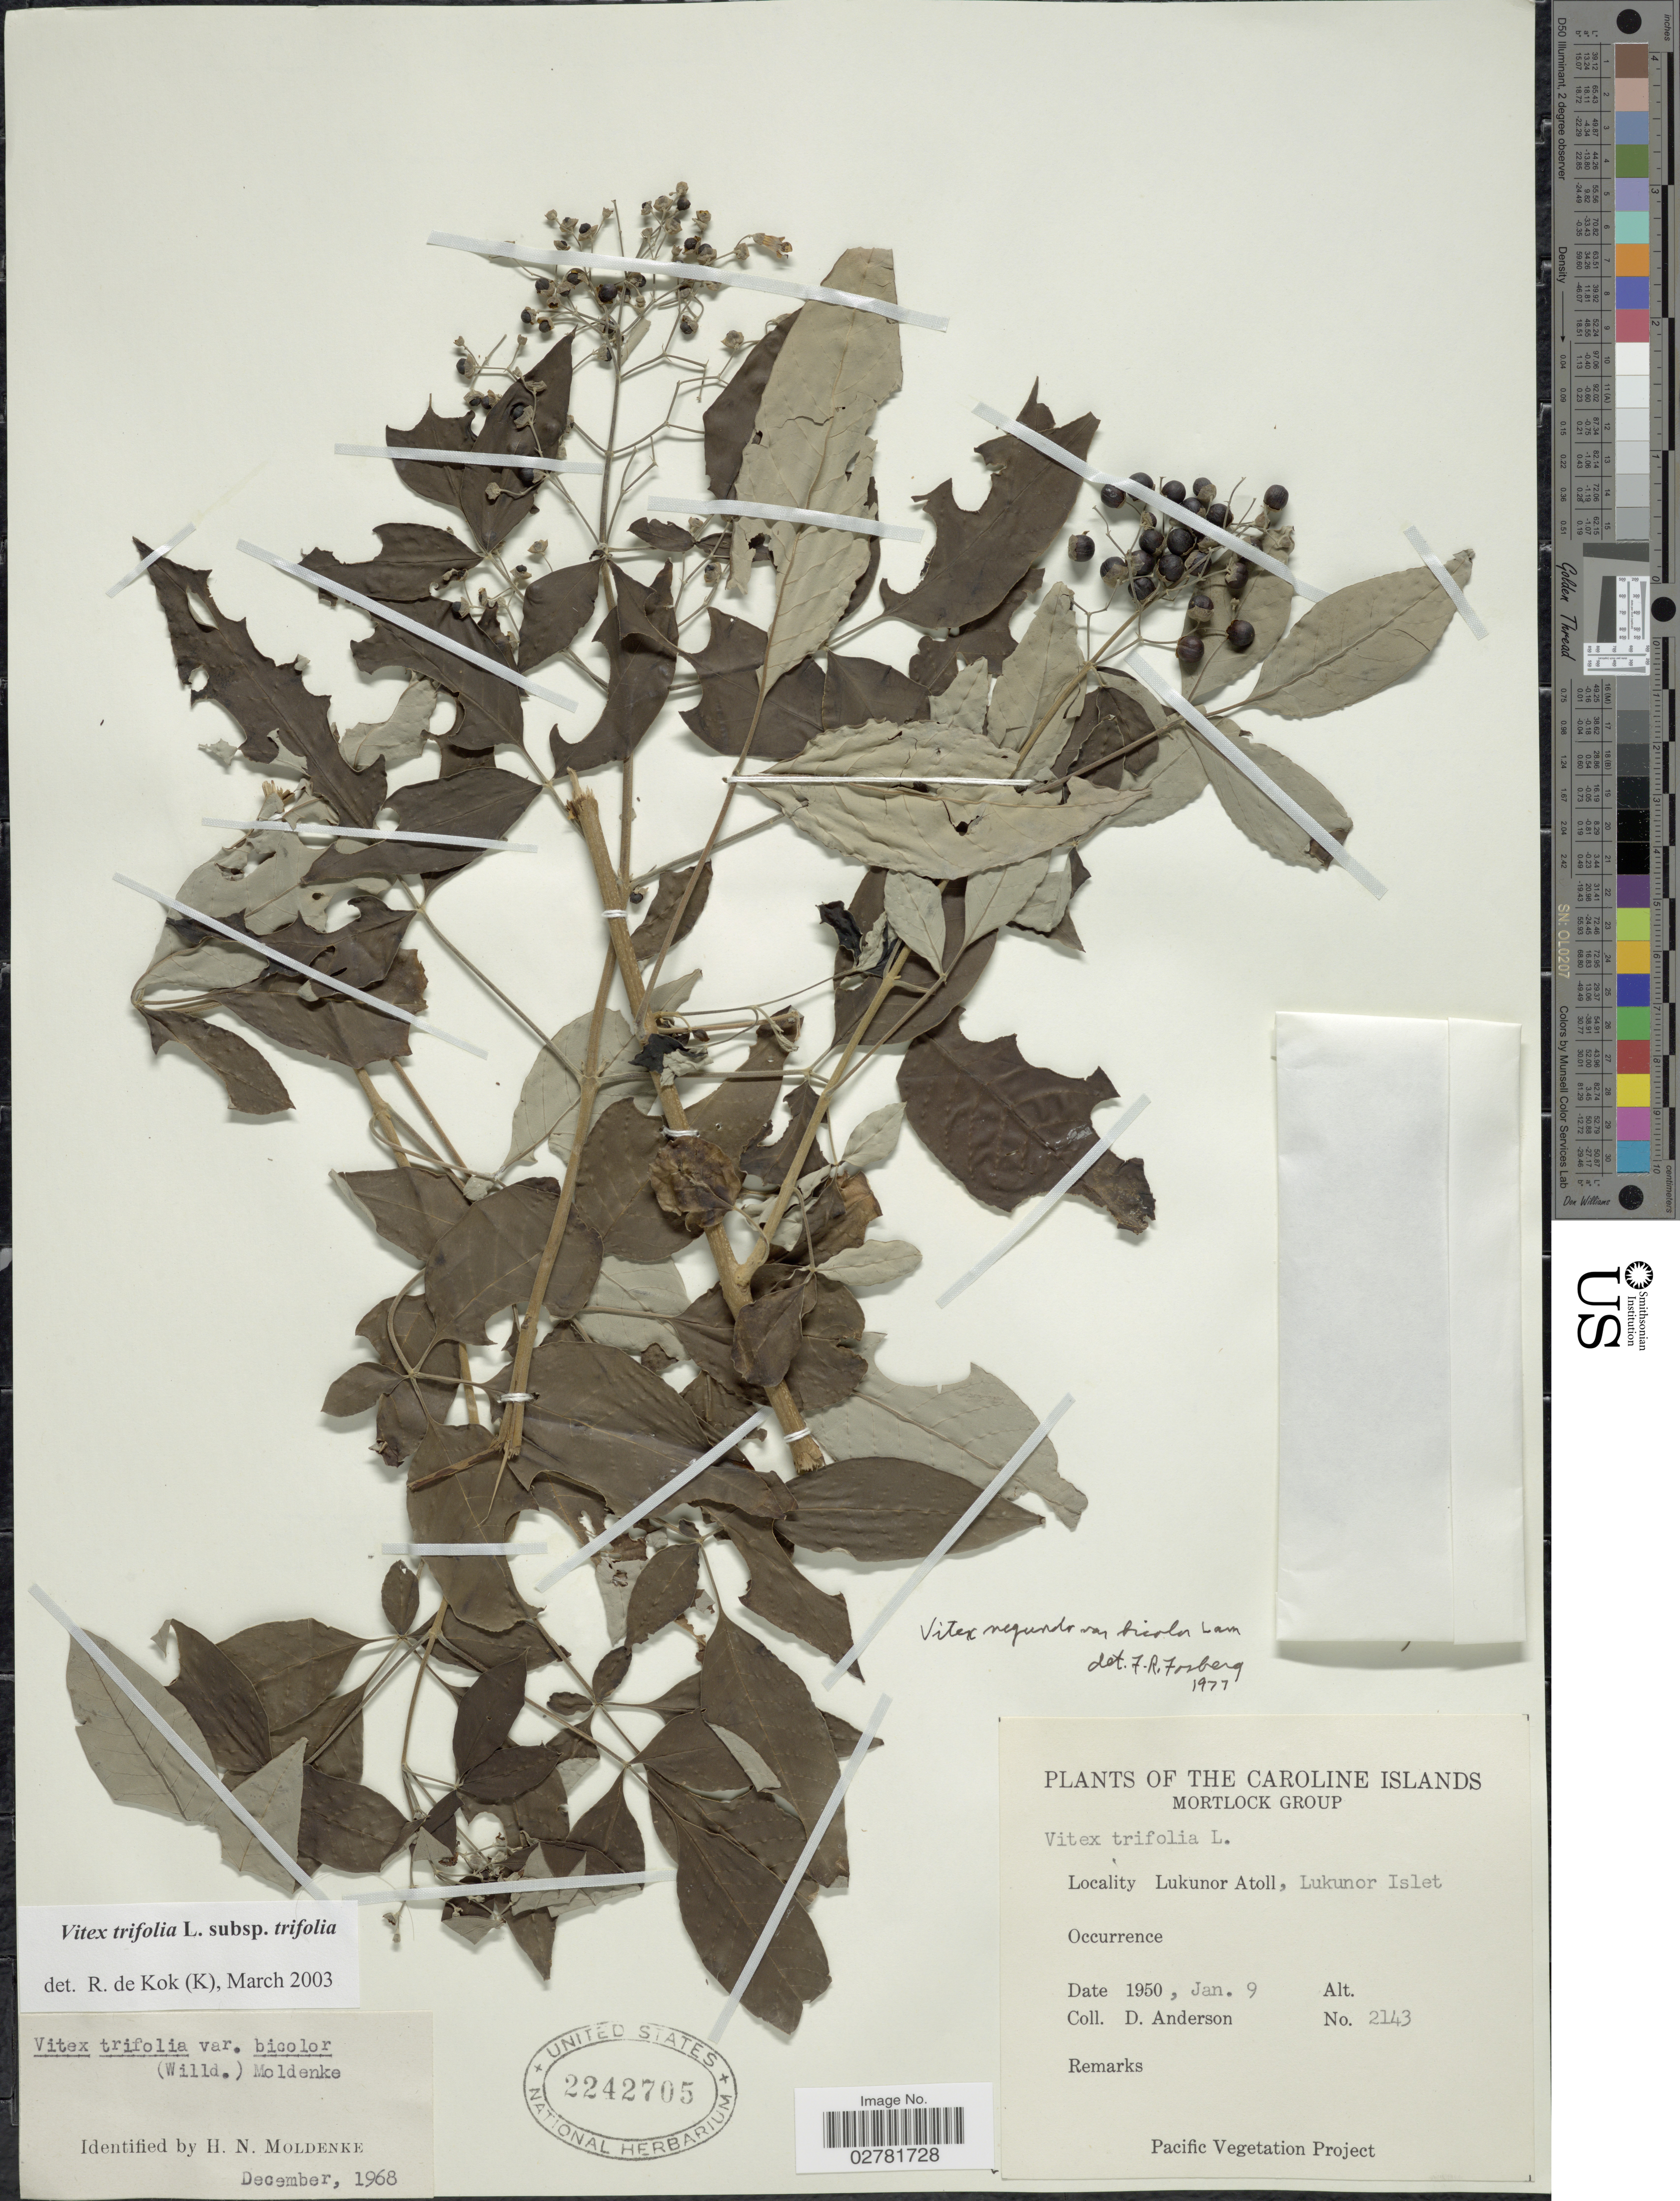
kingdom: Plantae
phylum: Tracheophyta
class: Magnoliopsida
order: Lamiales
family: Lamiaceae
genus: Vitex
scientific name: Vitex trifolia var. trifolia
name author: L.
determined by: Kok, R. de, (K)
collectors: D. Anderson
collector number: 2143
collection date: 1950-01-09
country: Micronesia, Federated States of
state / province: Truk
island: Lukunor Atoll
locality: Mortlock group. Lukunor Atoll, Lukunor Islet.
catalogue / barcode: US 2242705